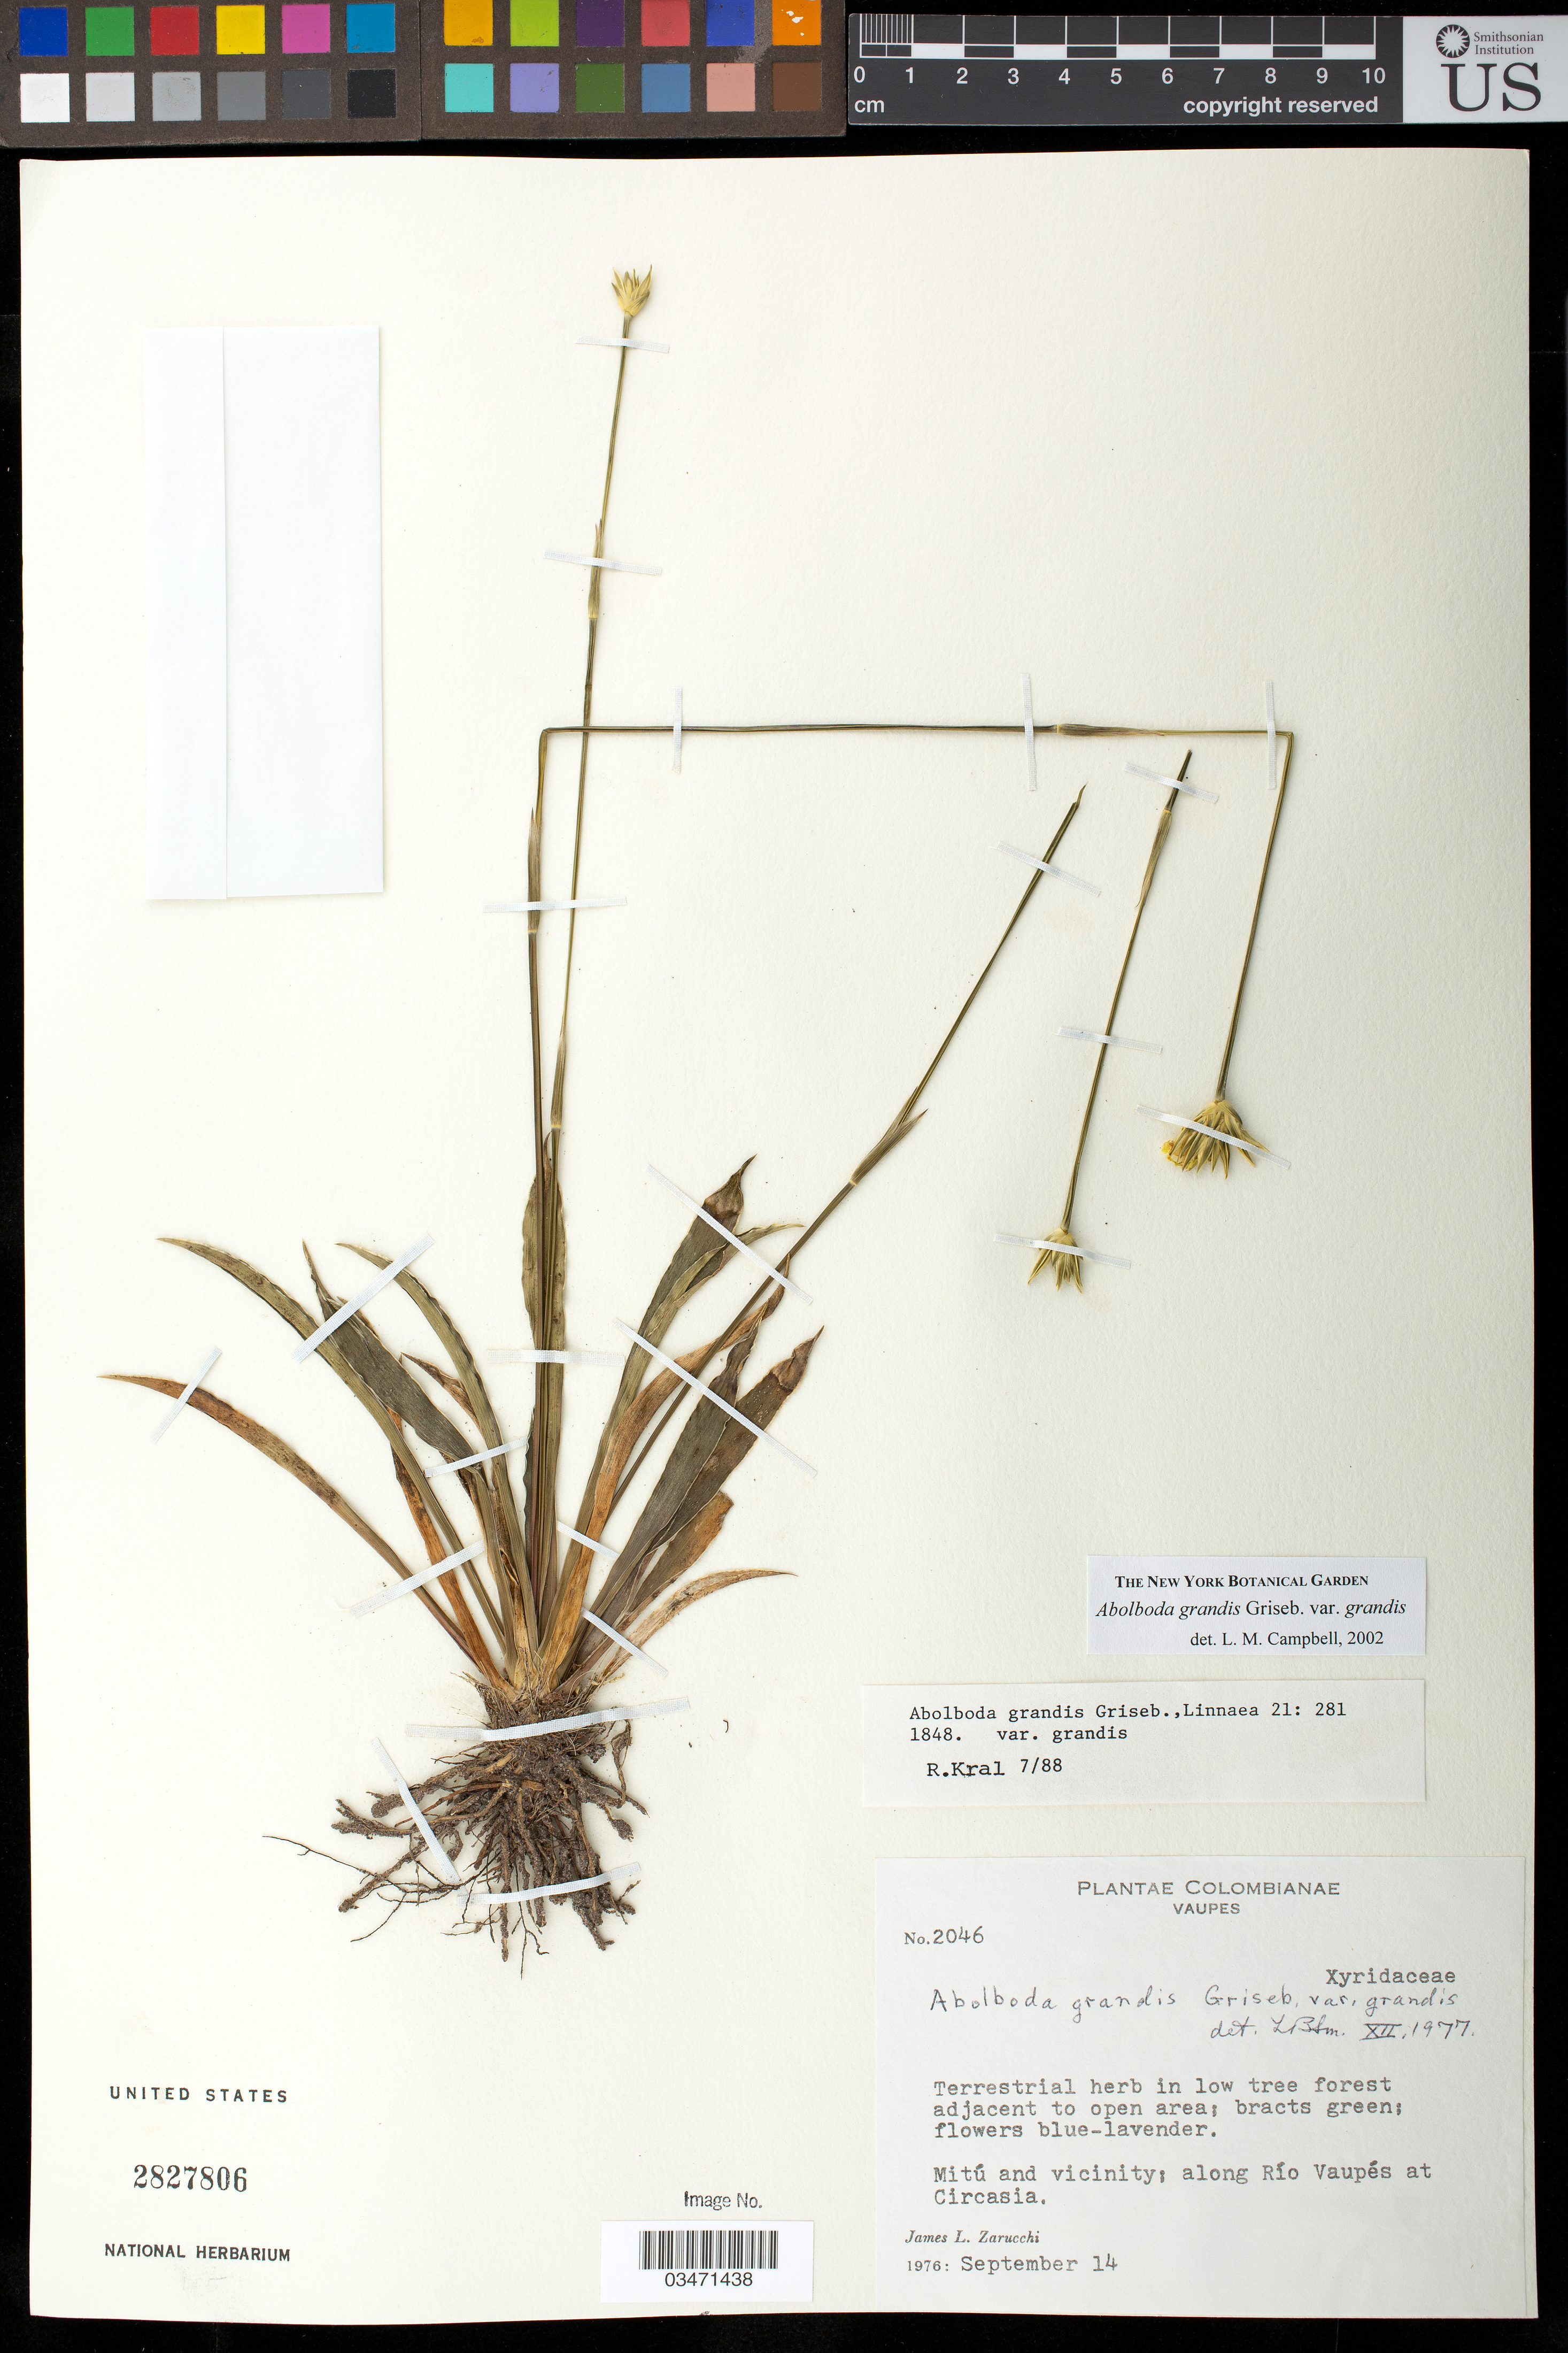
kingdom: Plantae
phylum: Tracheophyta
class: Liliopsida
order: Poales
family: Xyridaceae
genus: Abolboda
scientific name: Abolboda grandis var. grandis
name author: Griseb.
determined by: Campbell, L. M.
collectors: J. L. Zarucchi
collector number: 2046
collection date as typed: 14 Sep 1976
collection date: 1976-09-14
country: Colombia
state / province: Vaupés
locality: Mitu and vicinity, along Rio Vaupes at Circasia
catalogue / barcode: US 2827806